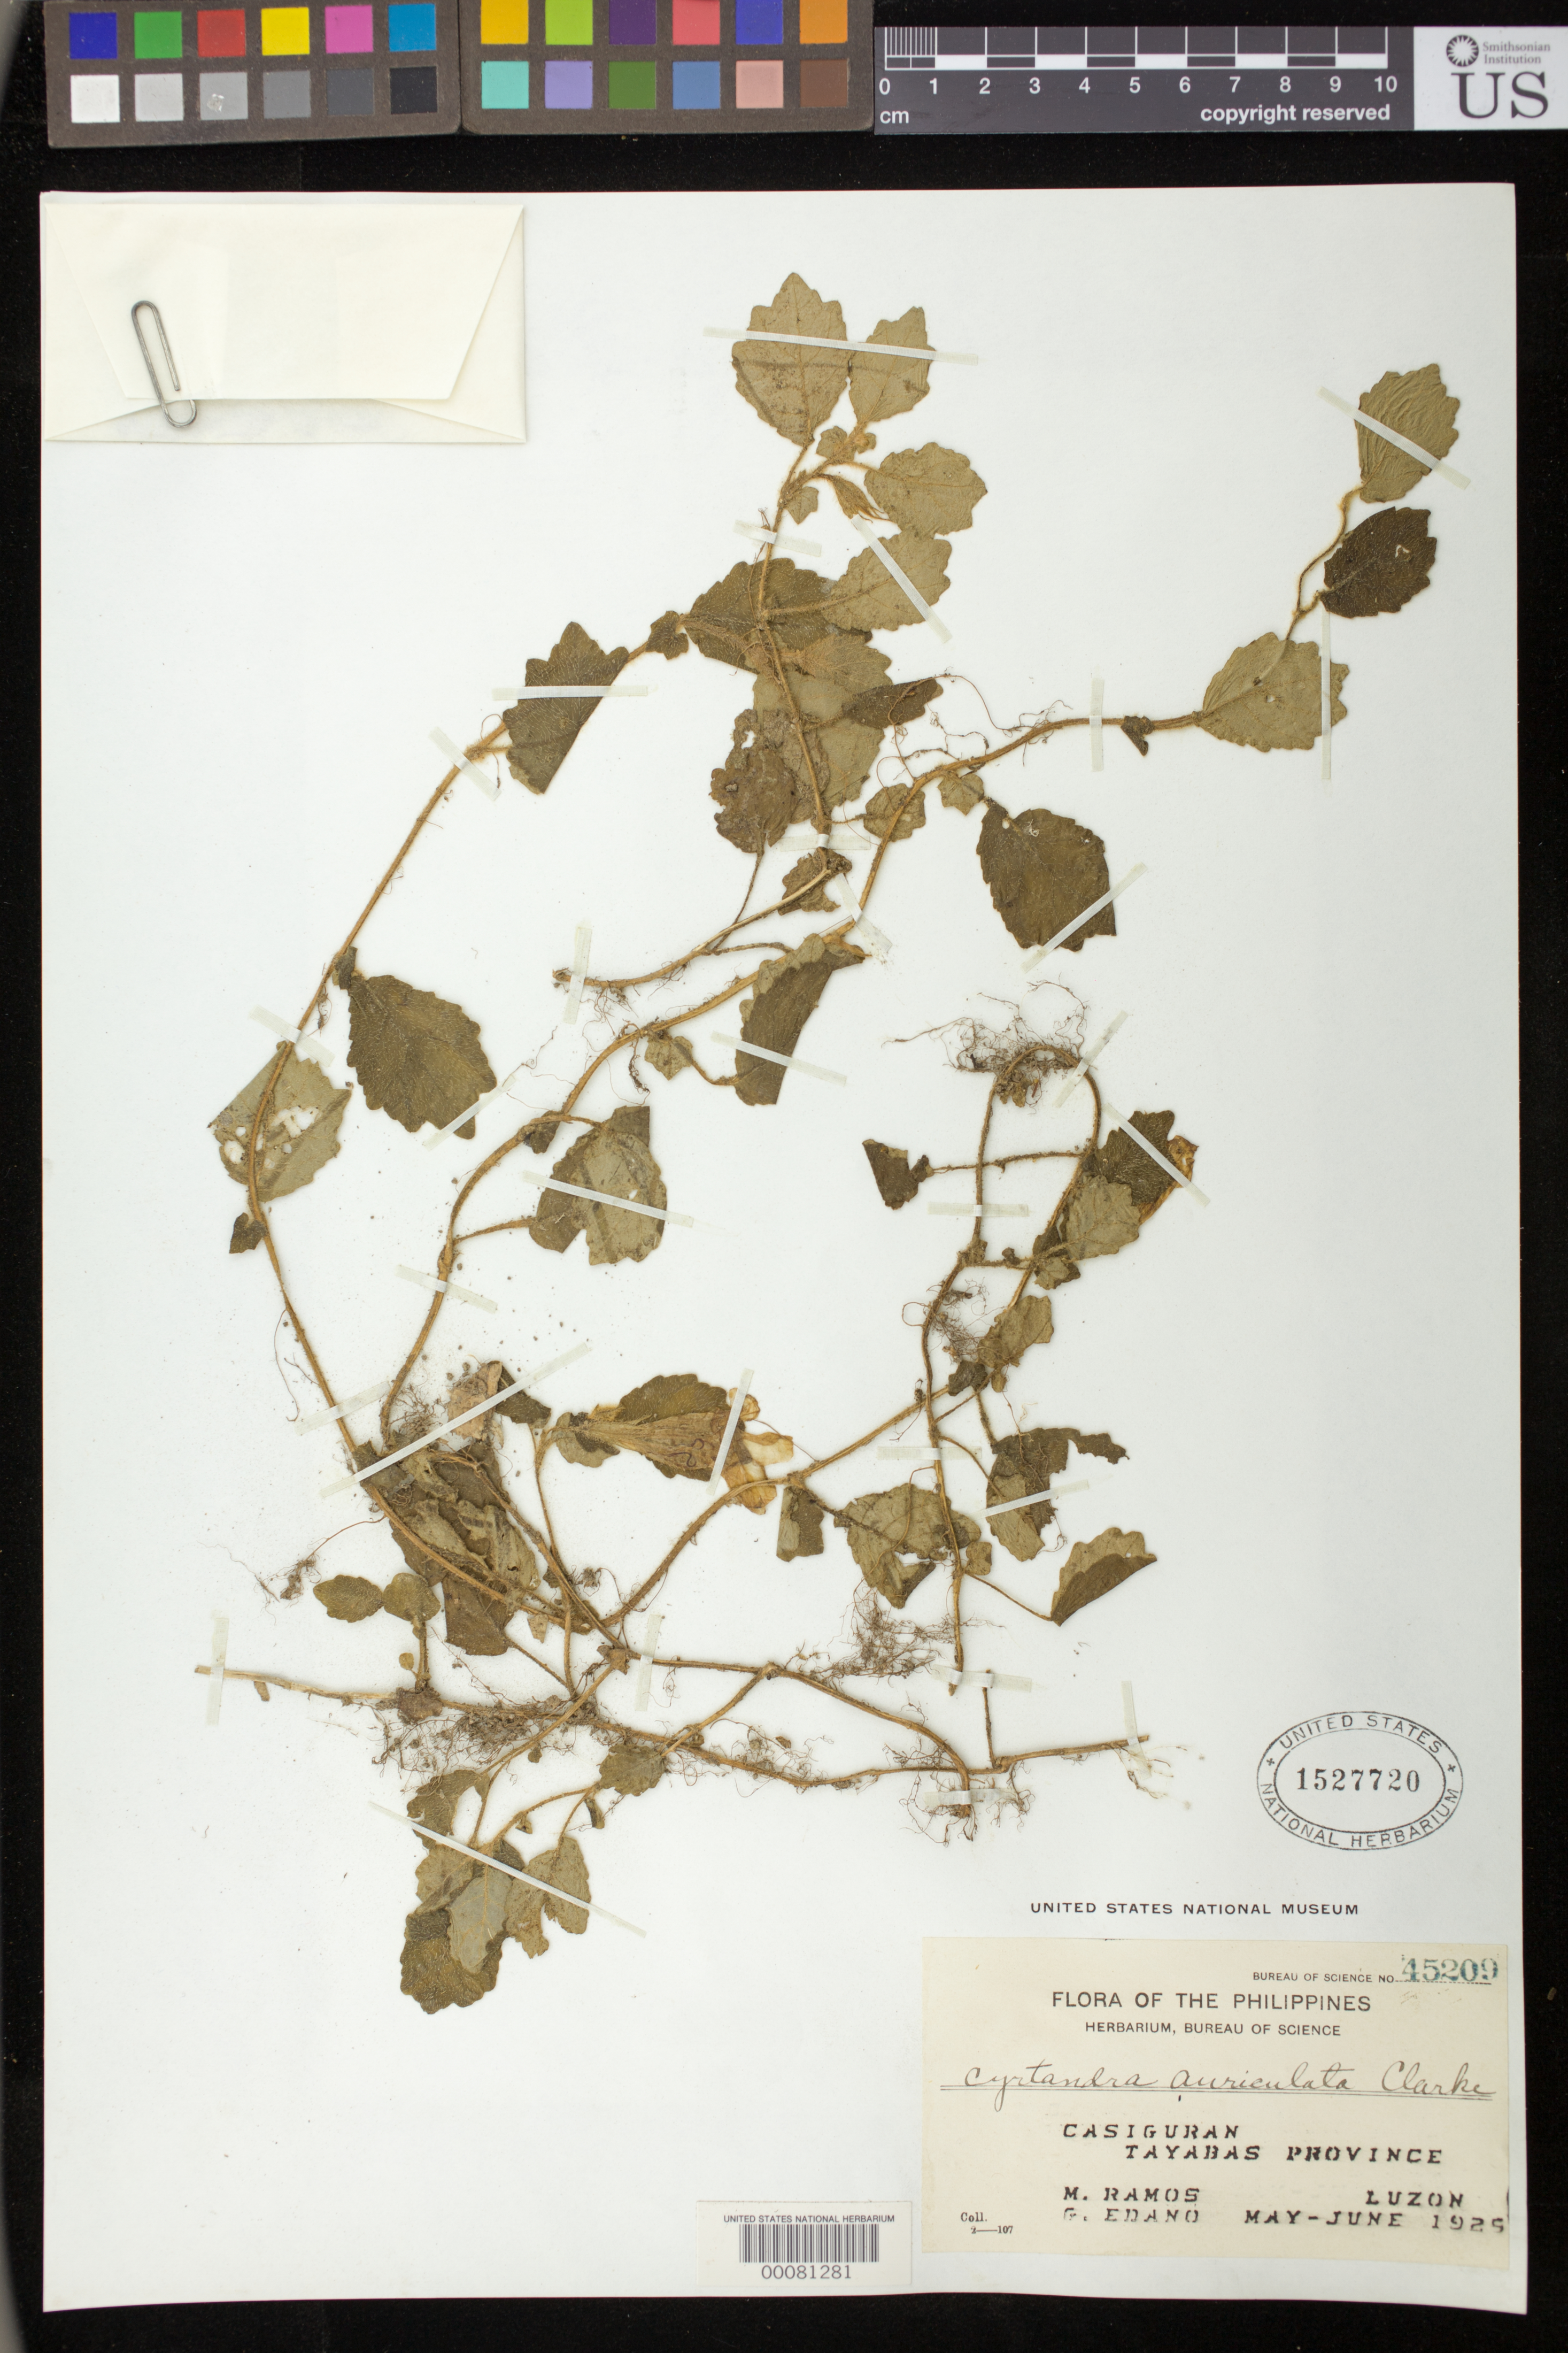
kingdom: Plantae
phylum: Tracheophyta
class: Magnoliopsida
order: Lamiales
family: Gesneriaceae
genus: Cyrtandra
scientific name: Cyrtandra auriculata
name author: C.B. Clarke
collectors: M. Ramos & G. Edaño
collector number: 45209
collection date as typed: May-Jun 1925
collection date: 1925-05/1925-06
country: Philippines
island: Luzon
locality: Tayabas, Casiguran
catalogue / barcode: US 1527720